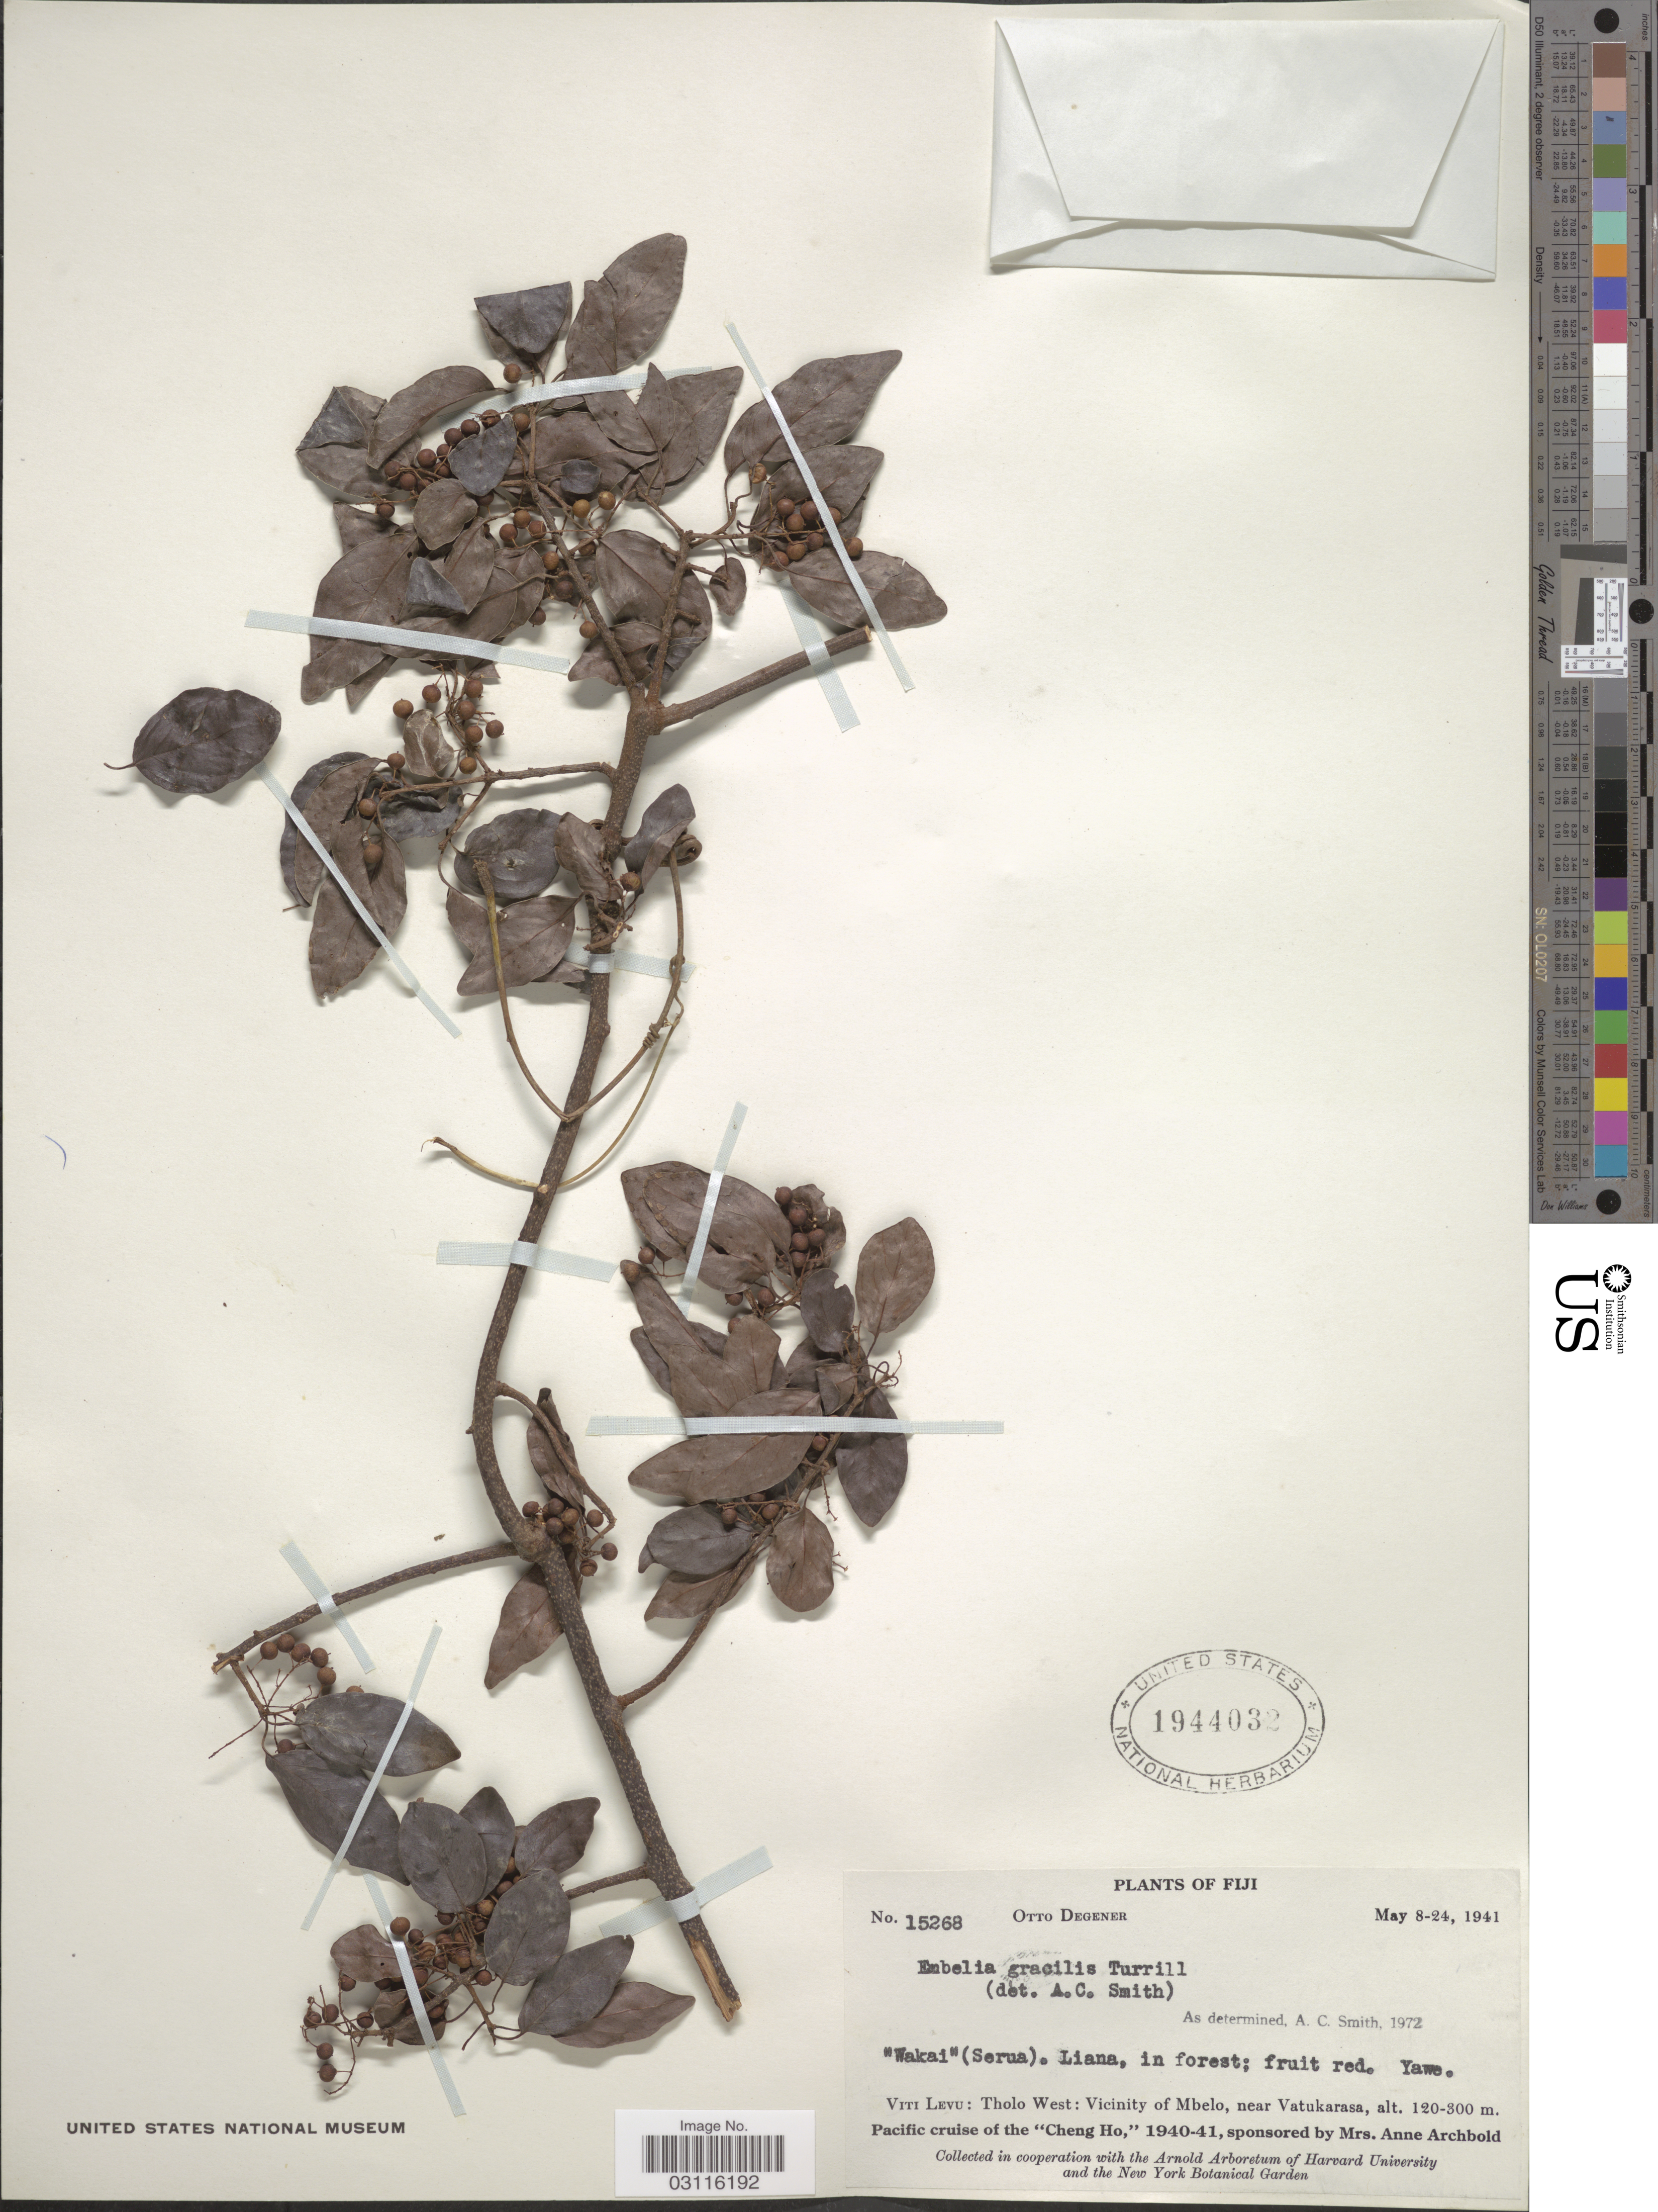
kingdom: Plantae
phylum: Tracheophyta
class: Magnoliopsida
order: Ericales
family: Primulaceae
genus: Embelia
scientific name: Embelia gracilis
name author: Turrill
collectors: O. Degener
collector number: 15268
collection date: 1941-05-08/1941-05-24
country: Fiji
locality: Viti Levu: Tholo West: Vicinity of Mbelo, near Vatukarasa.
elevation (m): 120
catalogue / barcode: US 1944032